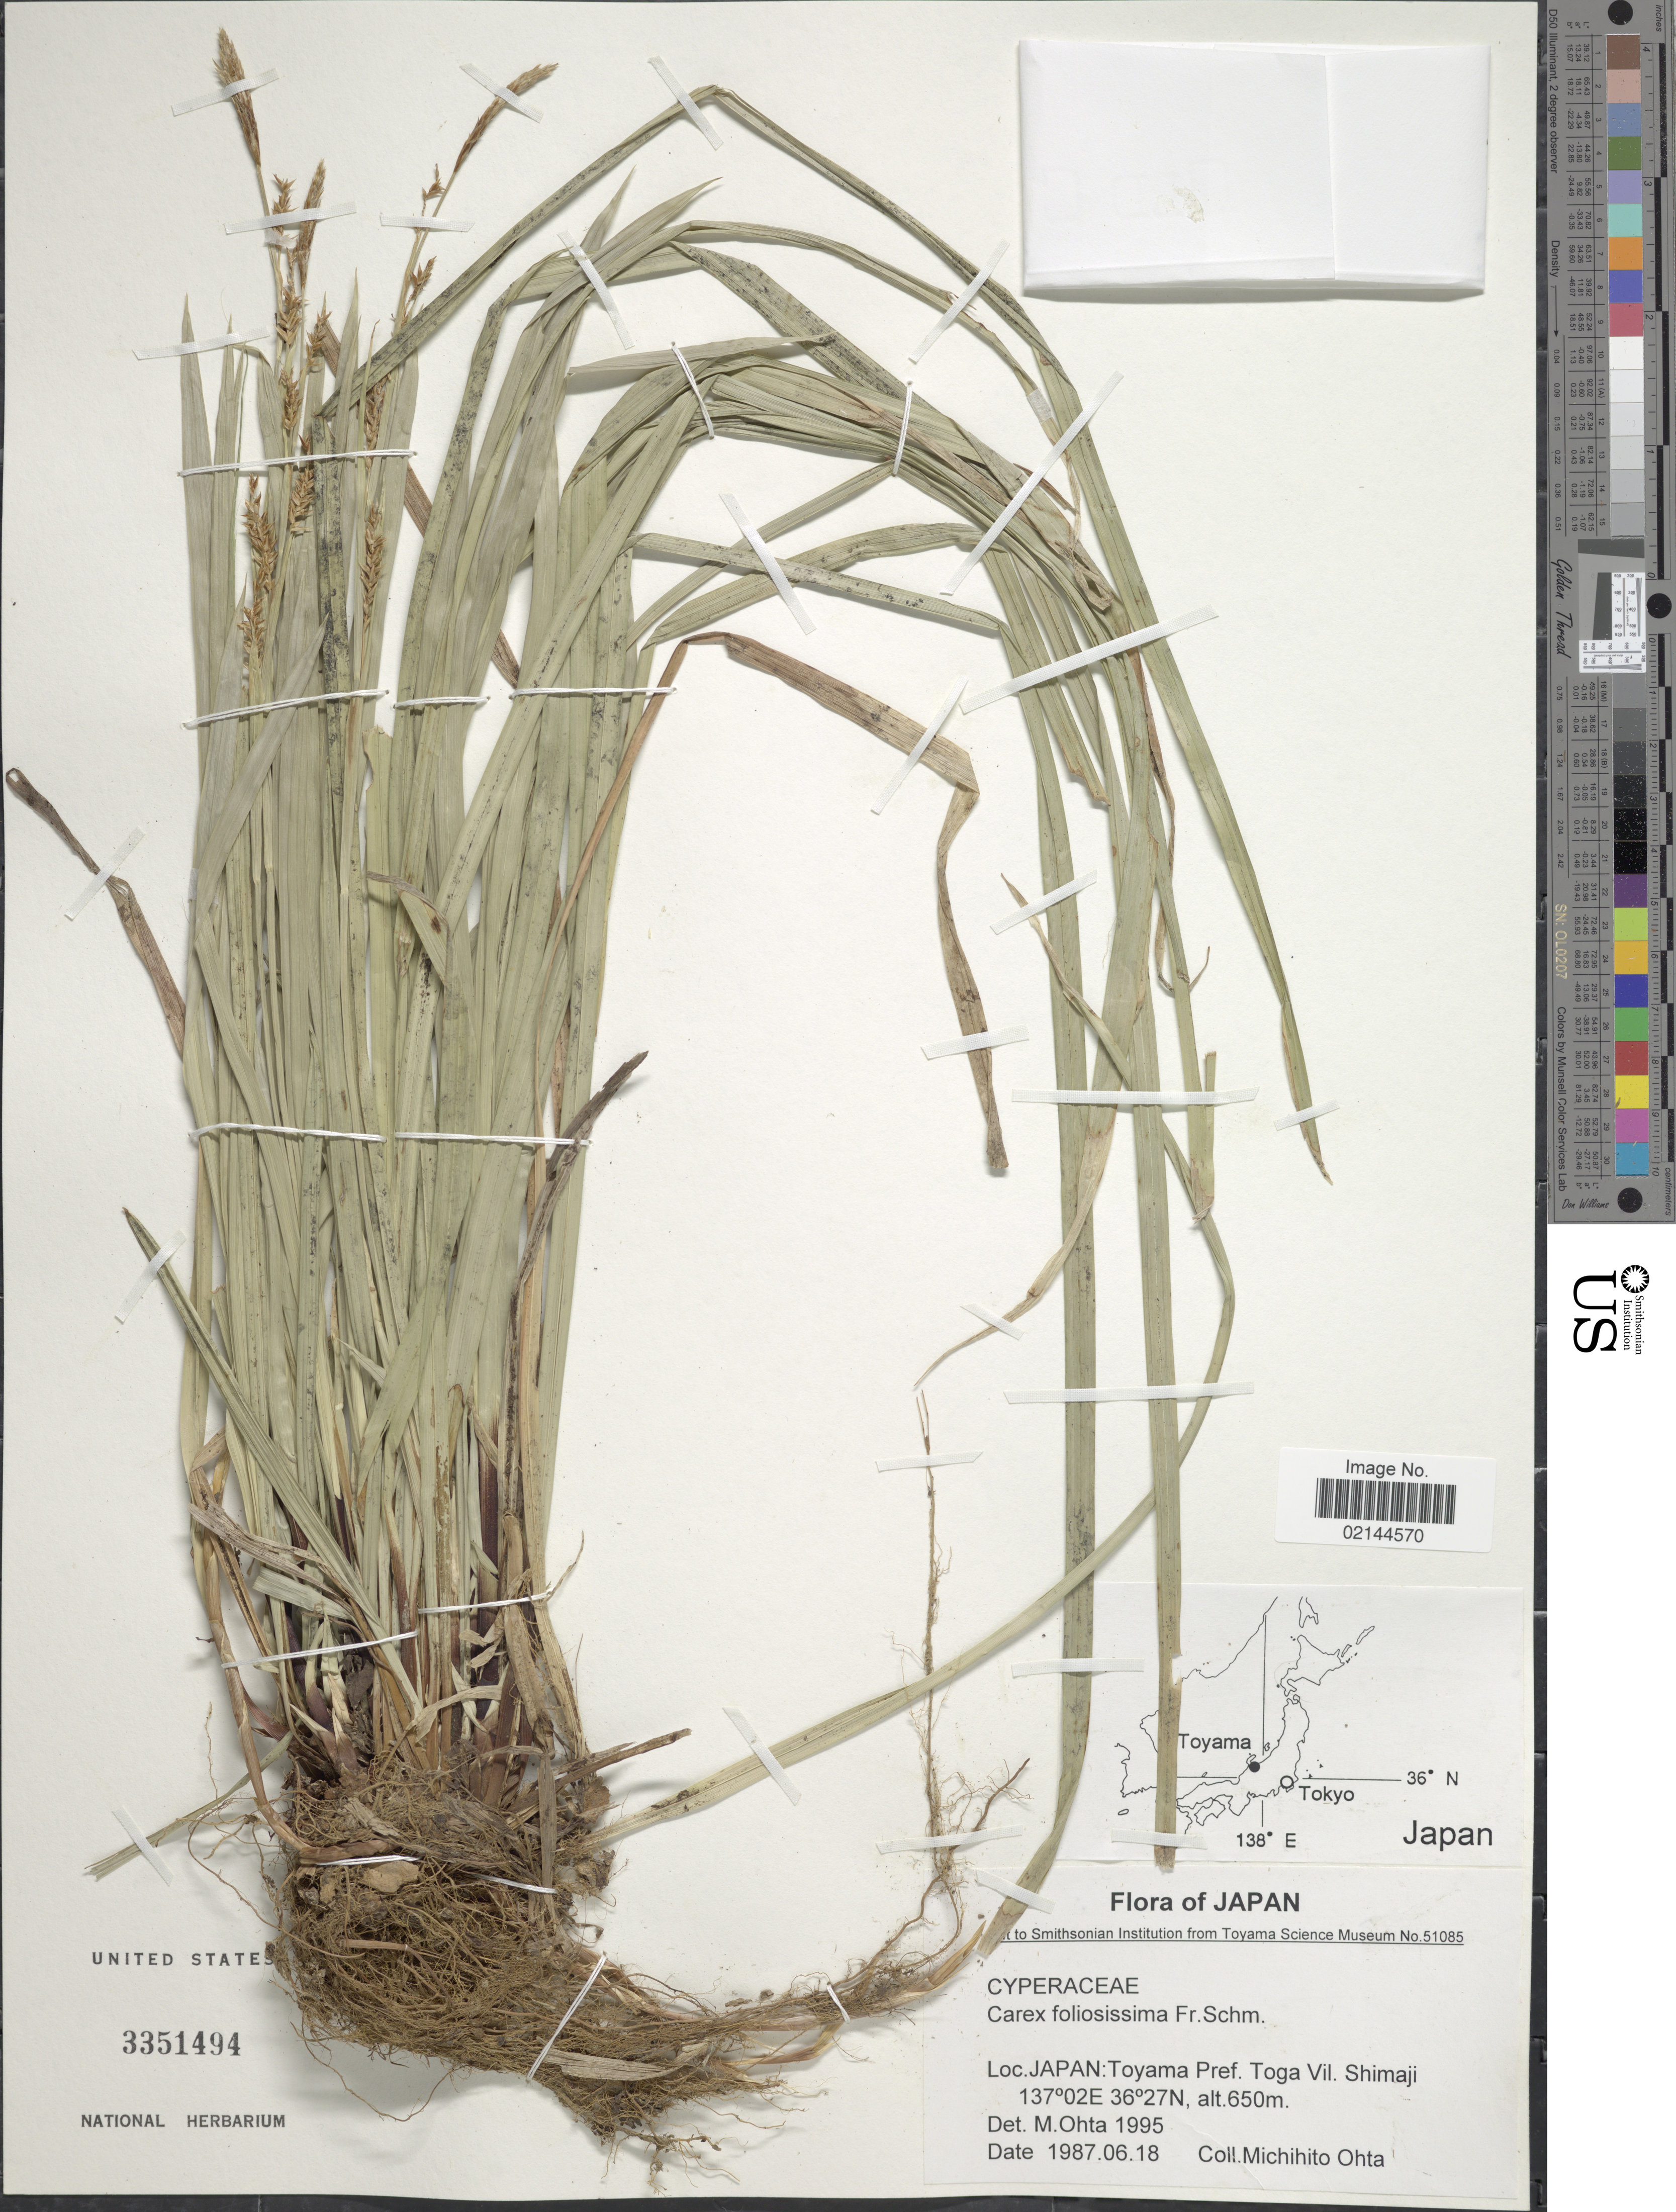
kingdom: Plantae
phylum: Tracheophyta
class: Liliopsida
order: Poales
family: Cyperaceae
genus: Carex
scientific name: Carex foliosissima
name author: F. Schmidt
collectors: M. Ohta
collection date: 1987-06-18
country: Japan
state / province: Toyama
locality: Toyama Pref. Toga Vil. Shimaji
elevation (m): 650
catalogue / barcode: US 3351494